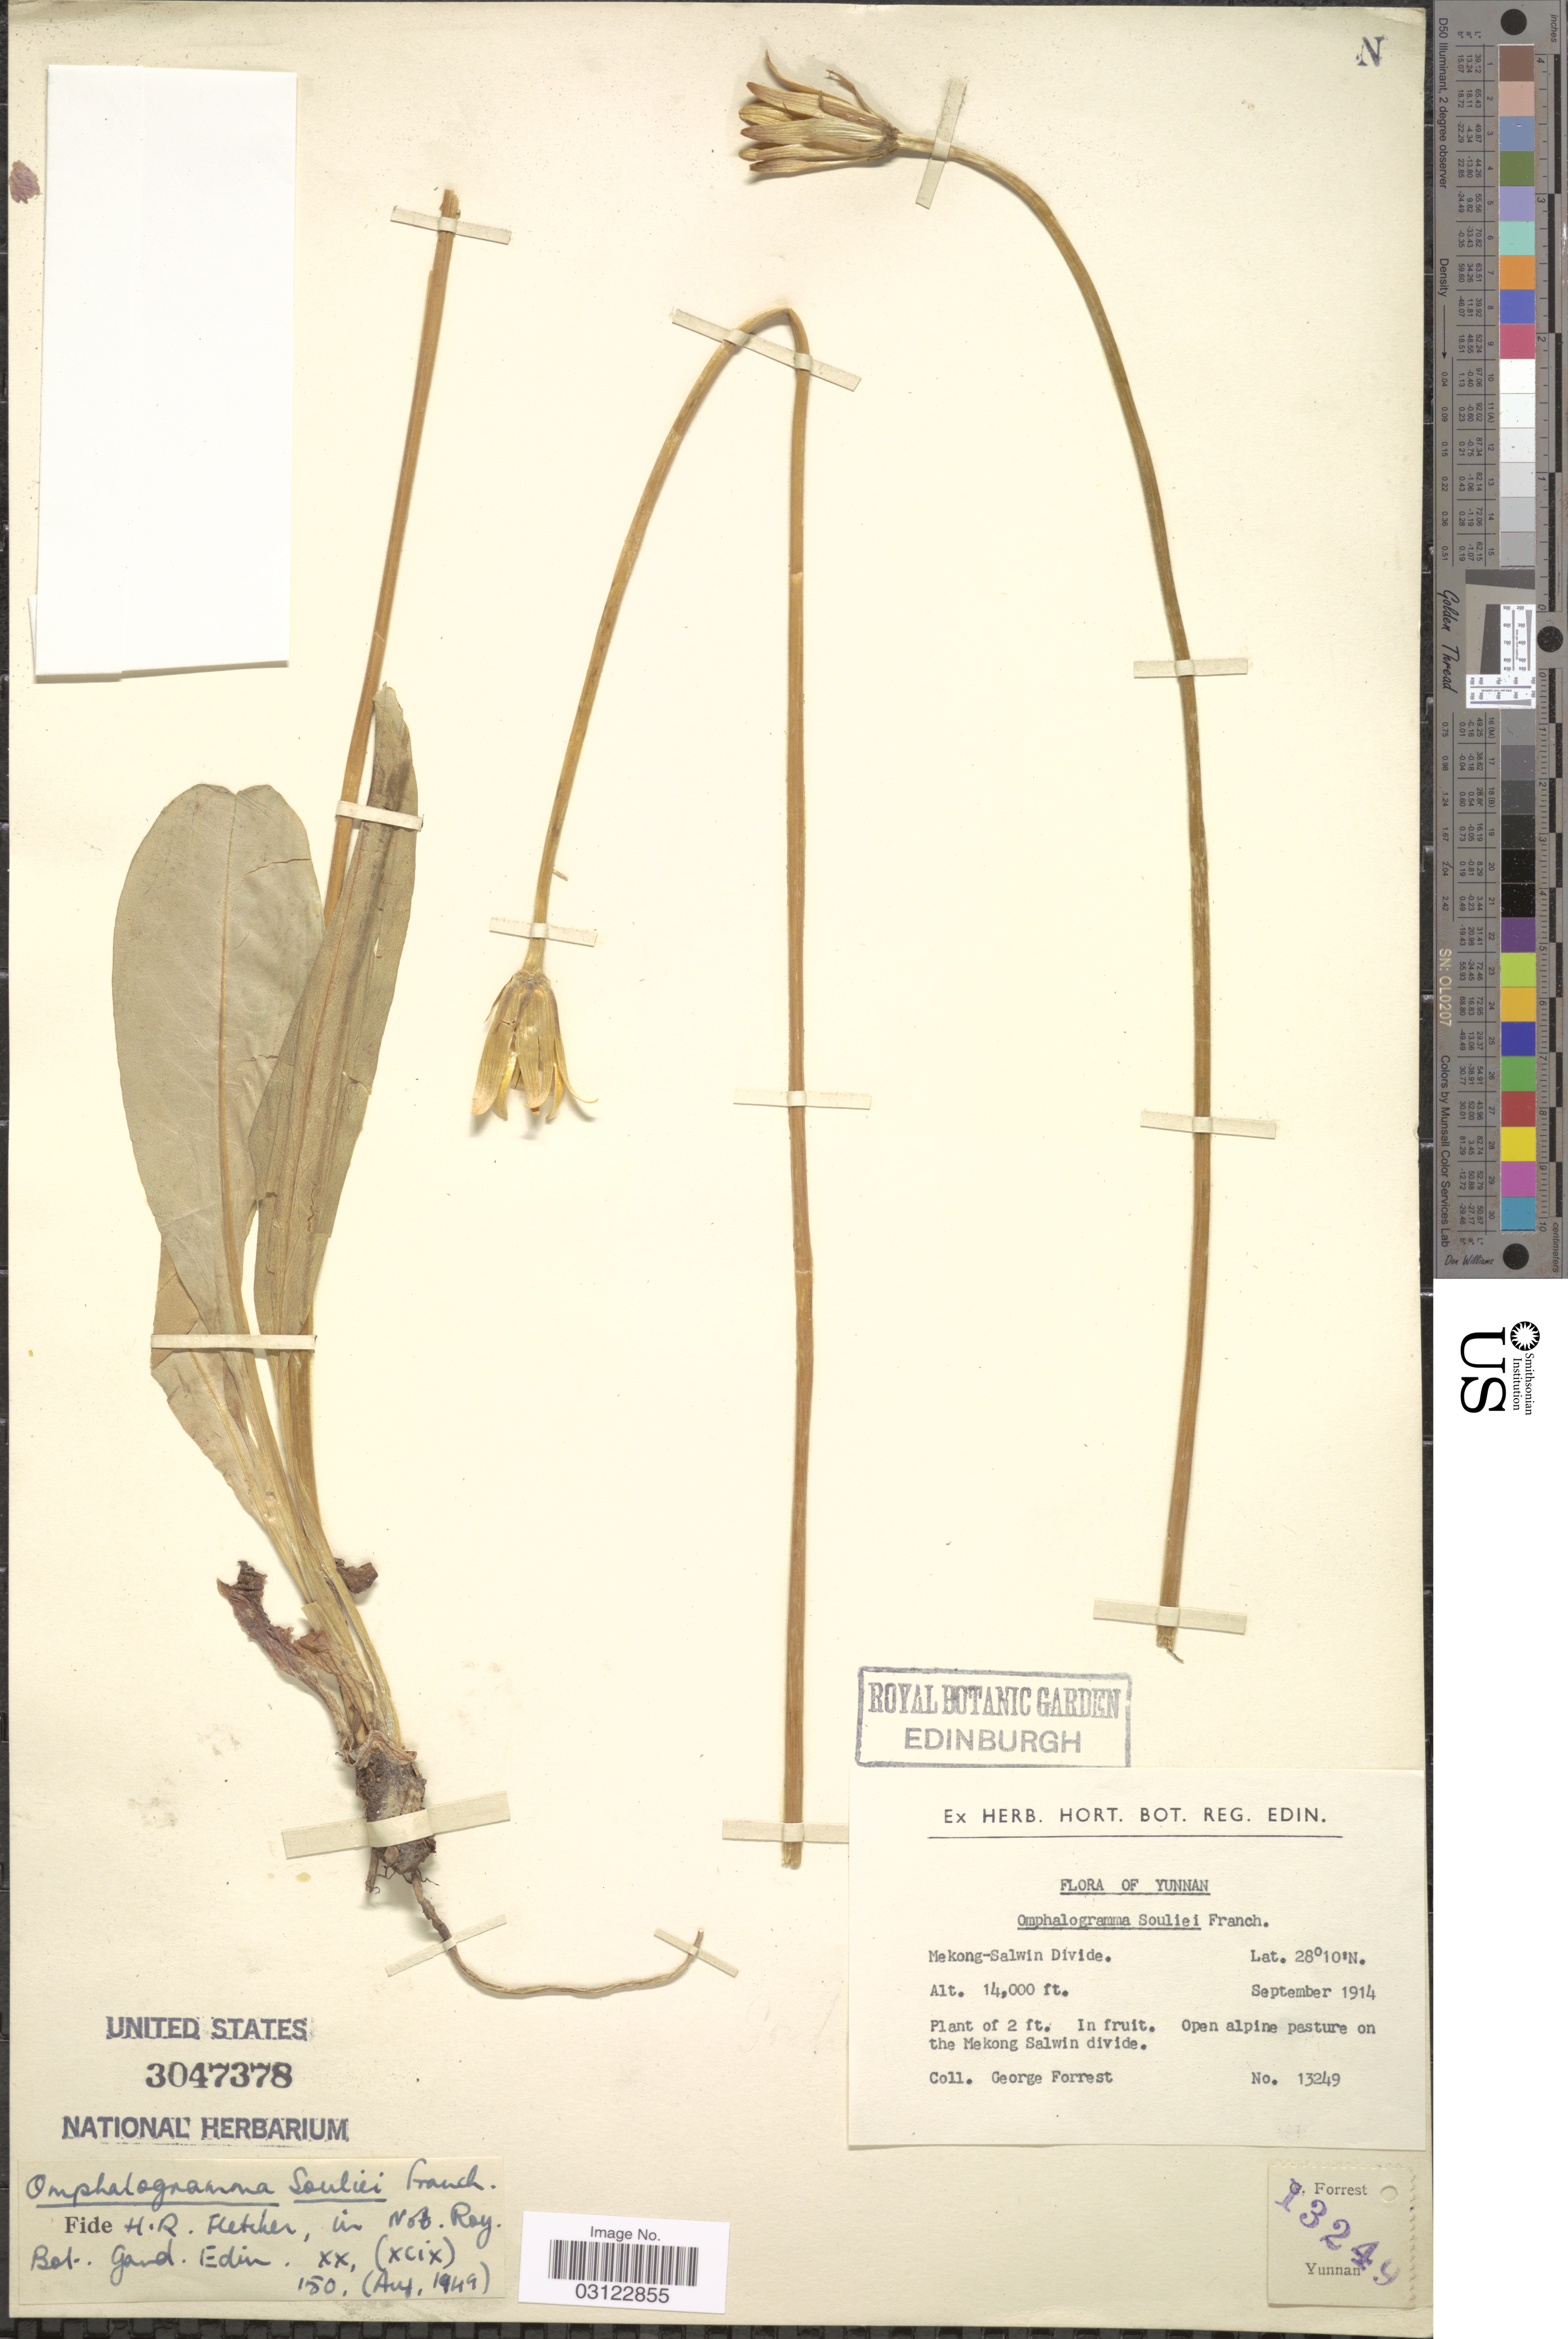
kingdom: Plantae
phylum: Tracheophyta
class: Magnoliopsida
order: Ericales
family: Primulaceae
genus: Omphalogramma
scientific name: Omphalogramma souliei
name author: Franch.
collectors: G. Forrest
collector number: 13249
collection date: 1914-09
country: China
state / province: Yunnan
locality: Mekong-Salwin Divide. Open alpine pasture on the Mekong Salwin divide.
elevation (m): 4267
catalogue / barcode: US 6047378